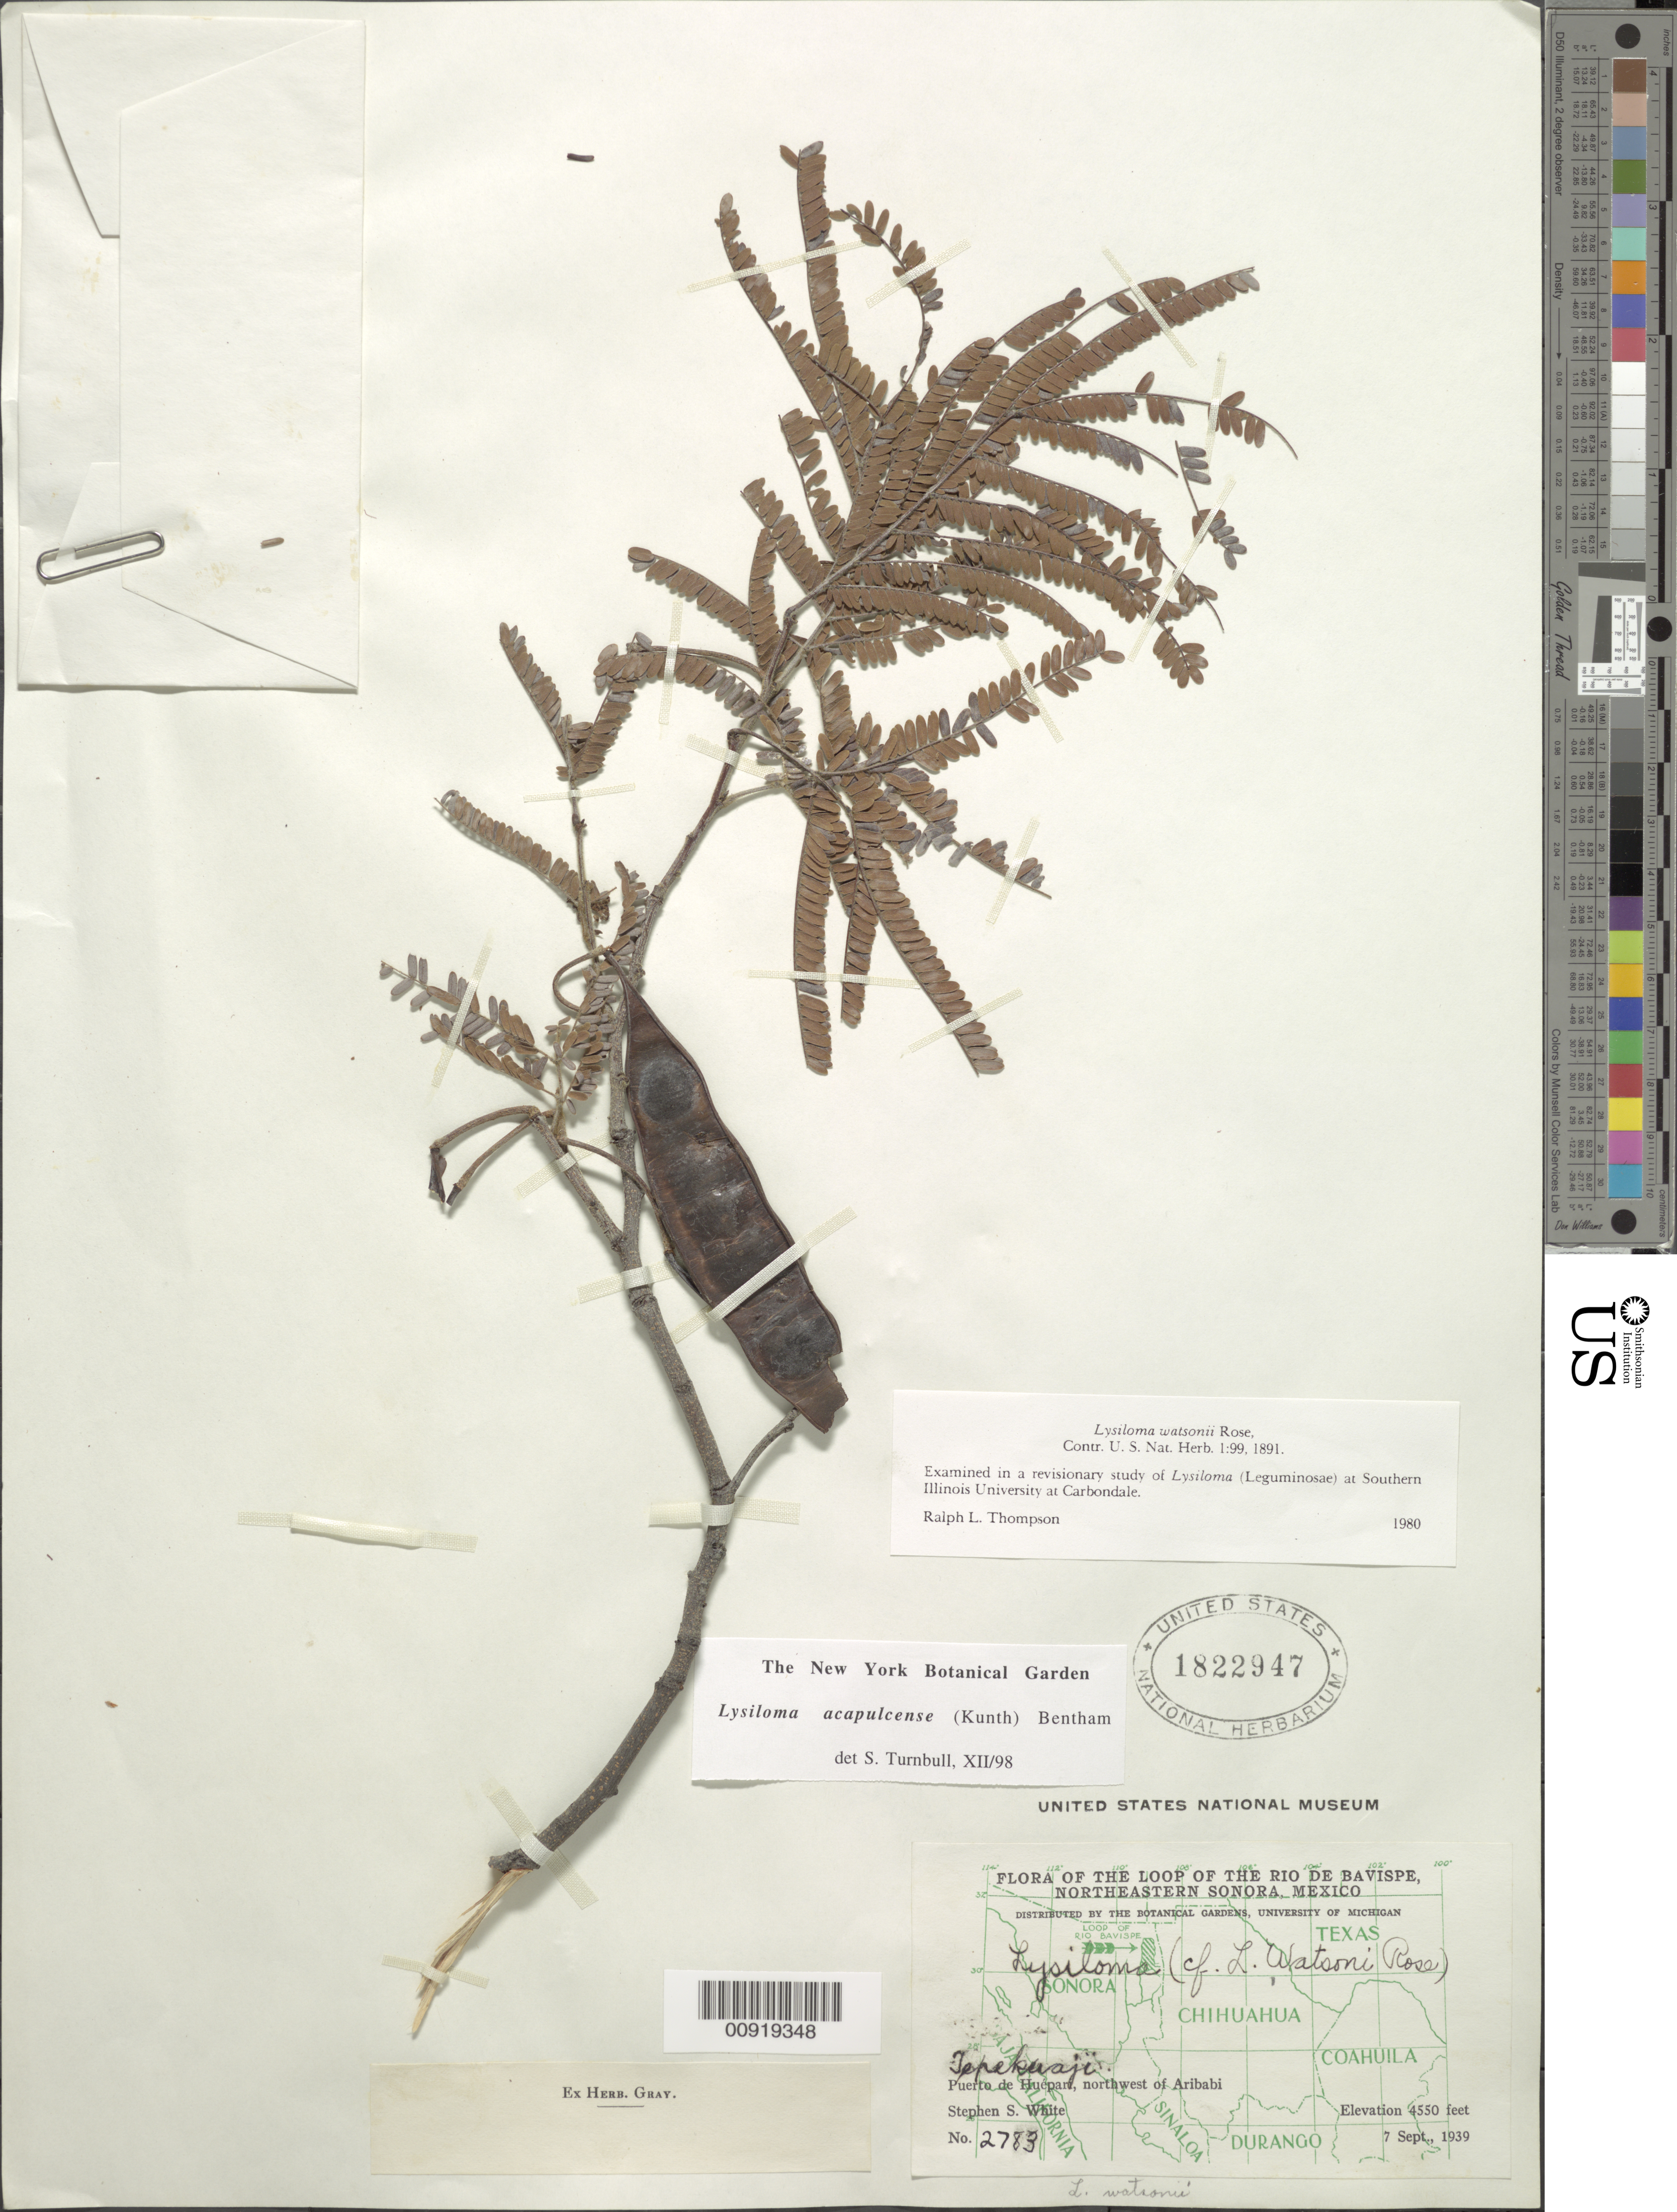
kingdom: Plantae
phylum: Tracheophyta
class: Magnoliopsida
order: Fabales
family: Fabaceae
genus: Lysiloma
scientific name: Lysiloma acapulcense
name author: (Kunth) Benth.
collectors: S. S. White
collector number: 2783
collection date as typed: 07 Sep 1939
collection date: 1939-09-07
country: Mexico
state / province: Sonora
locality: Tepekuaji. Puerto de Huépari, northwest of Aribabi.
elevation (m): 1387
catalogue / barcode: US 1822947